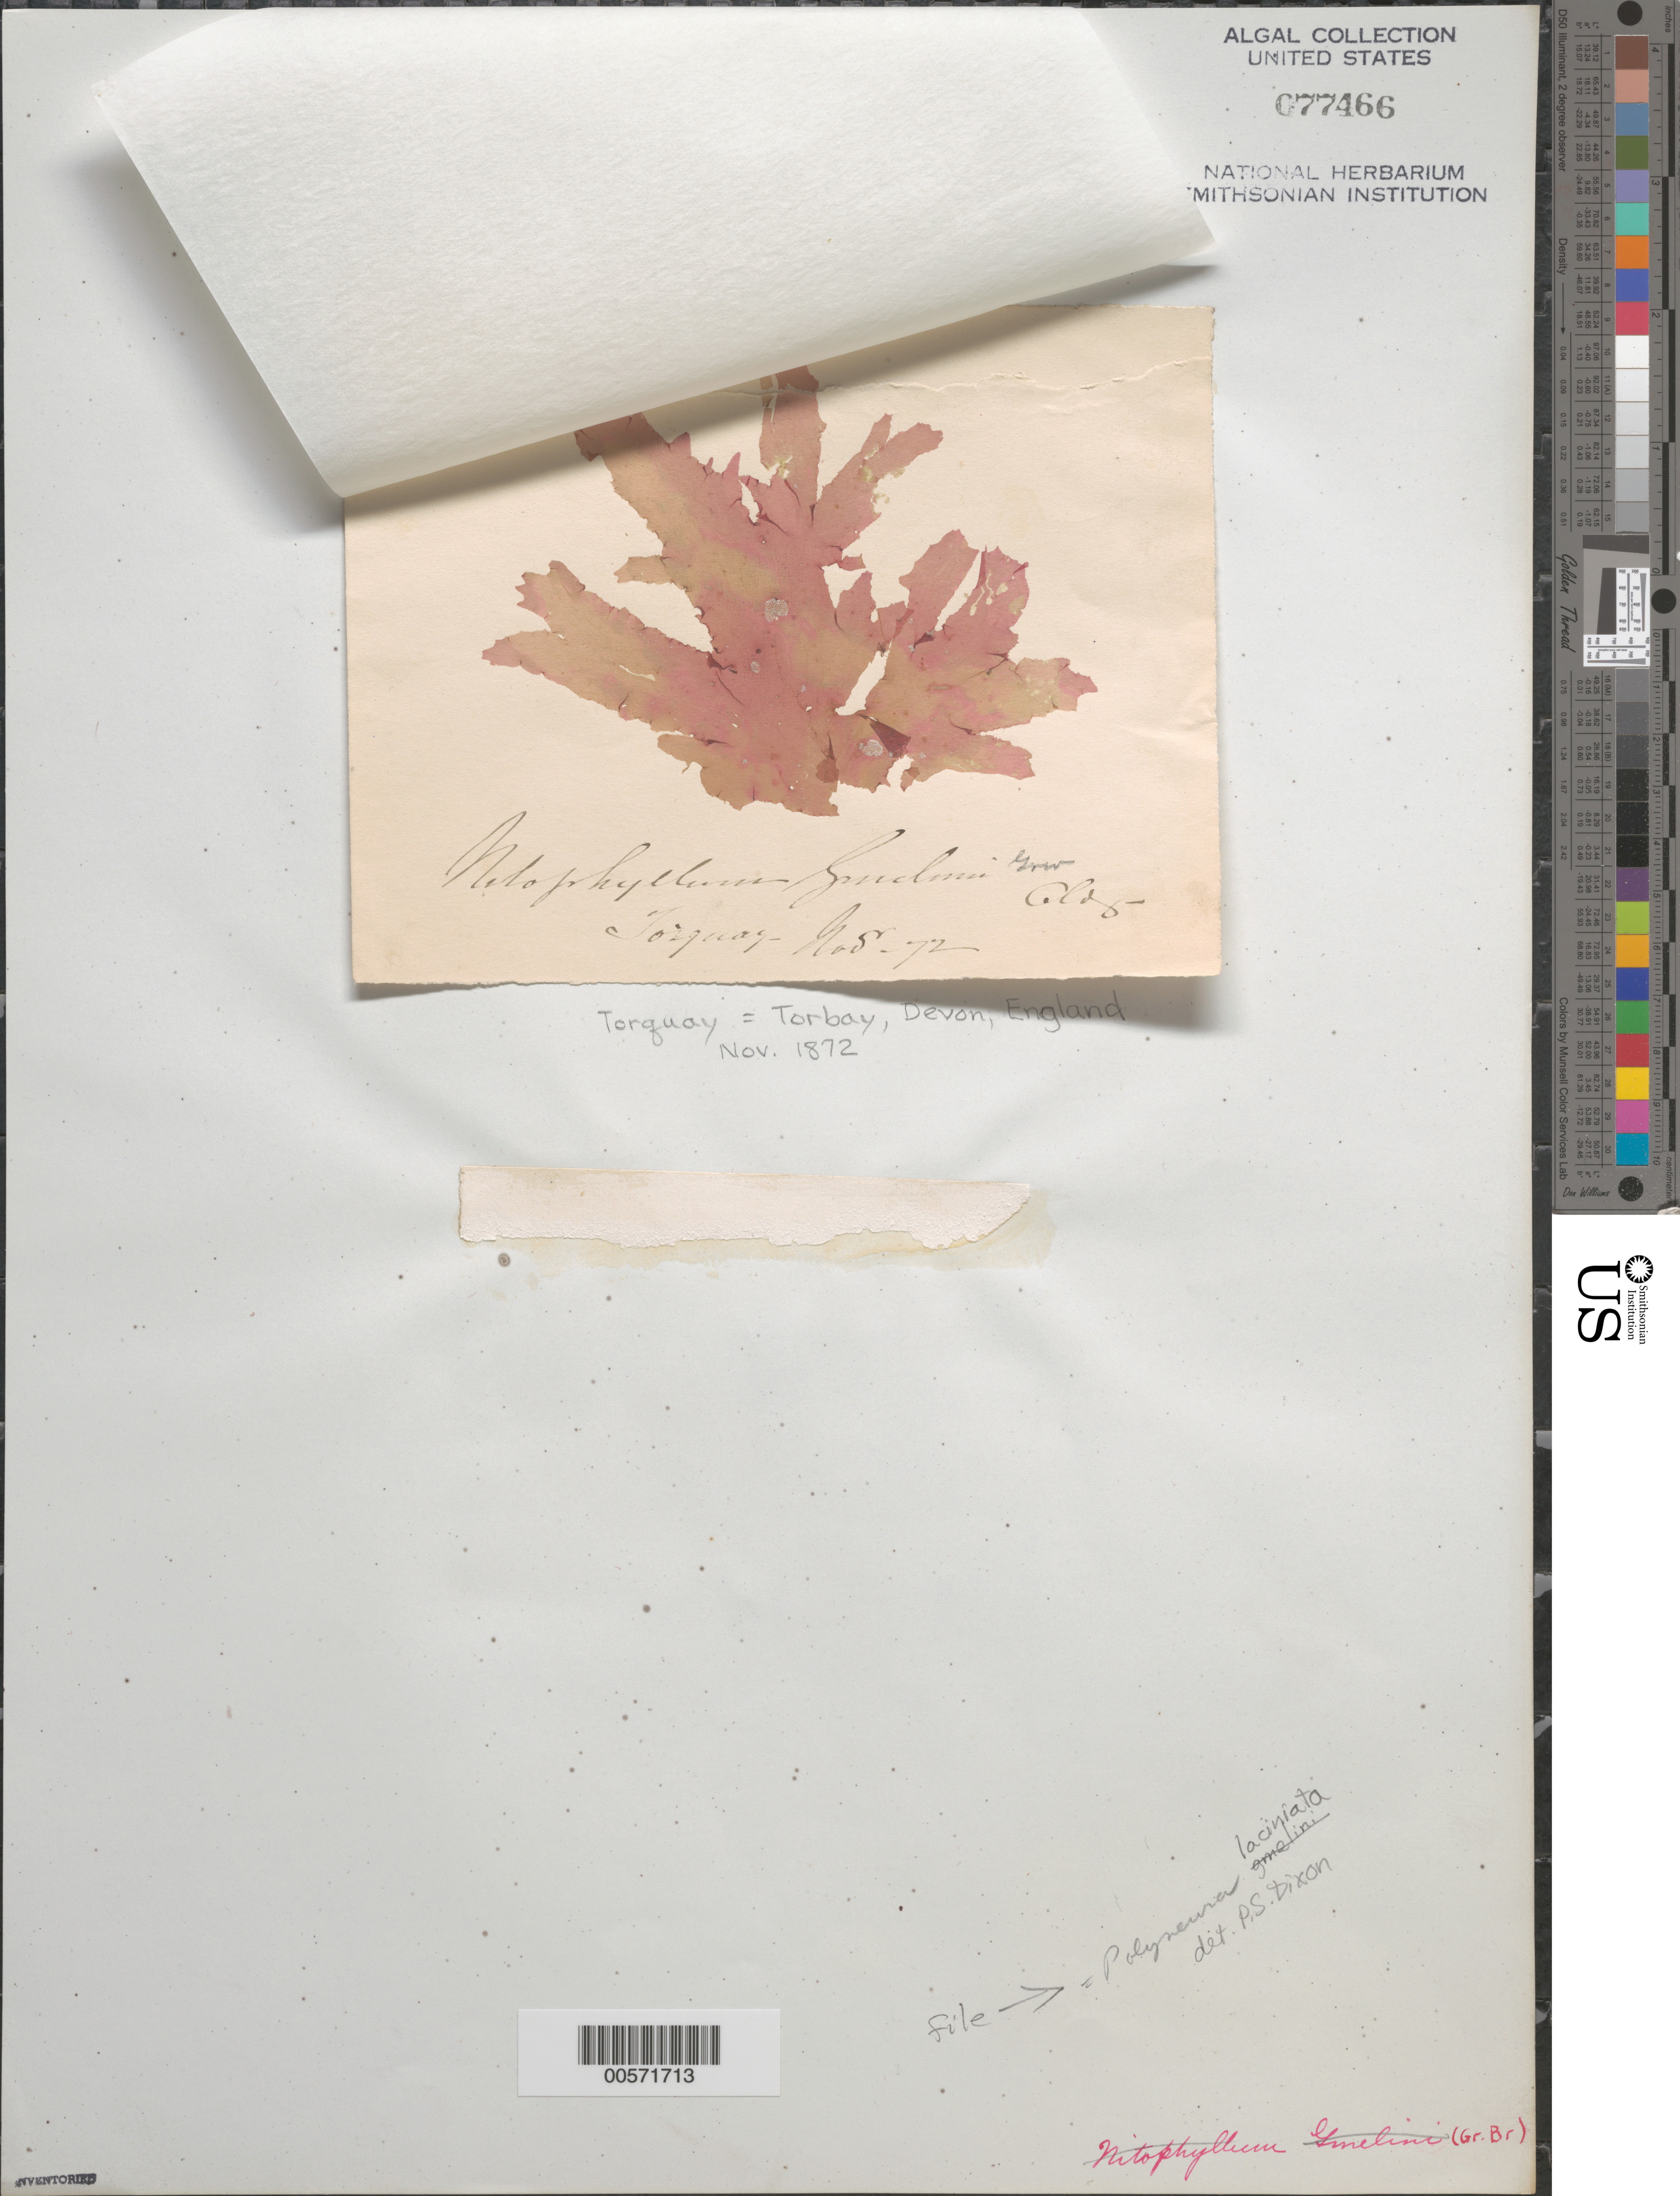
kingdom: Plantae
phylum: Rhodophyta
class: Florideophyceae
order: Ceramiales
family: Delesseriaceae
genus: Erythroglossum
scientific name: Erythroglossum laciniatum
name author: (Lightf.) C.A. Maggs & Hommersand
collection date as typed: Nov 1872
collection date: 1872-11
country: United Kingdom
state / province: England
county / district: Devon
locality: Torquay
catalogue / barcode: US 77466